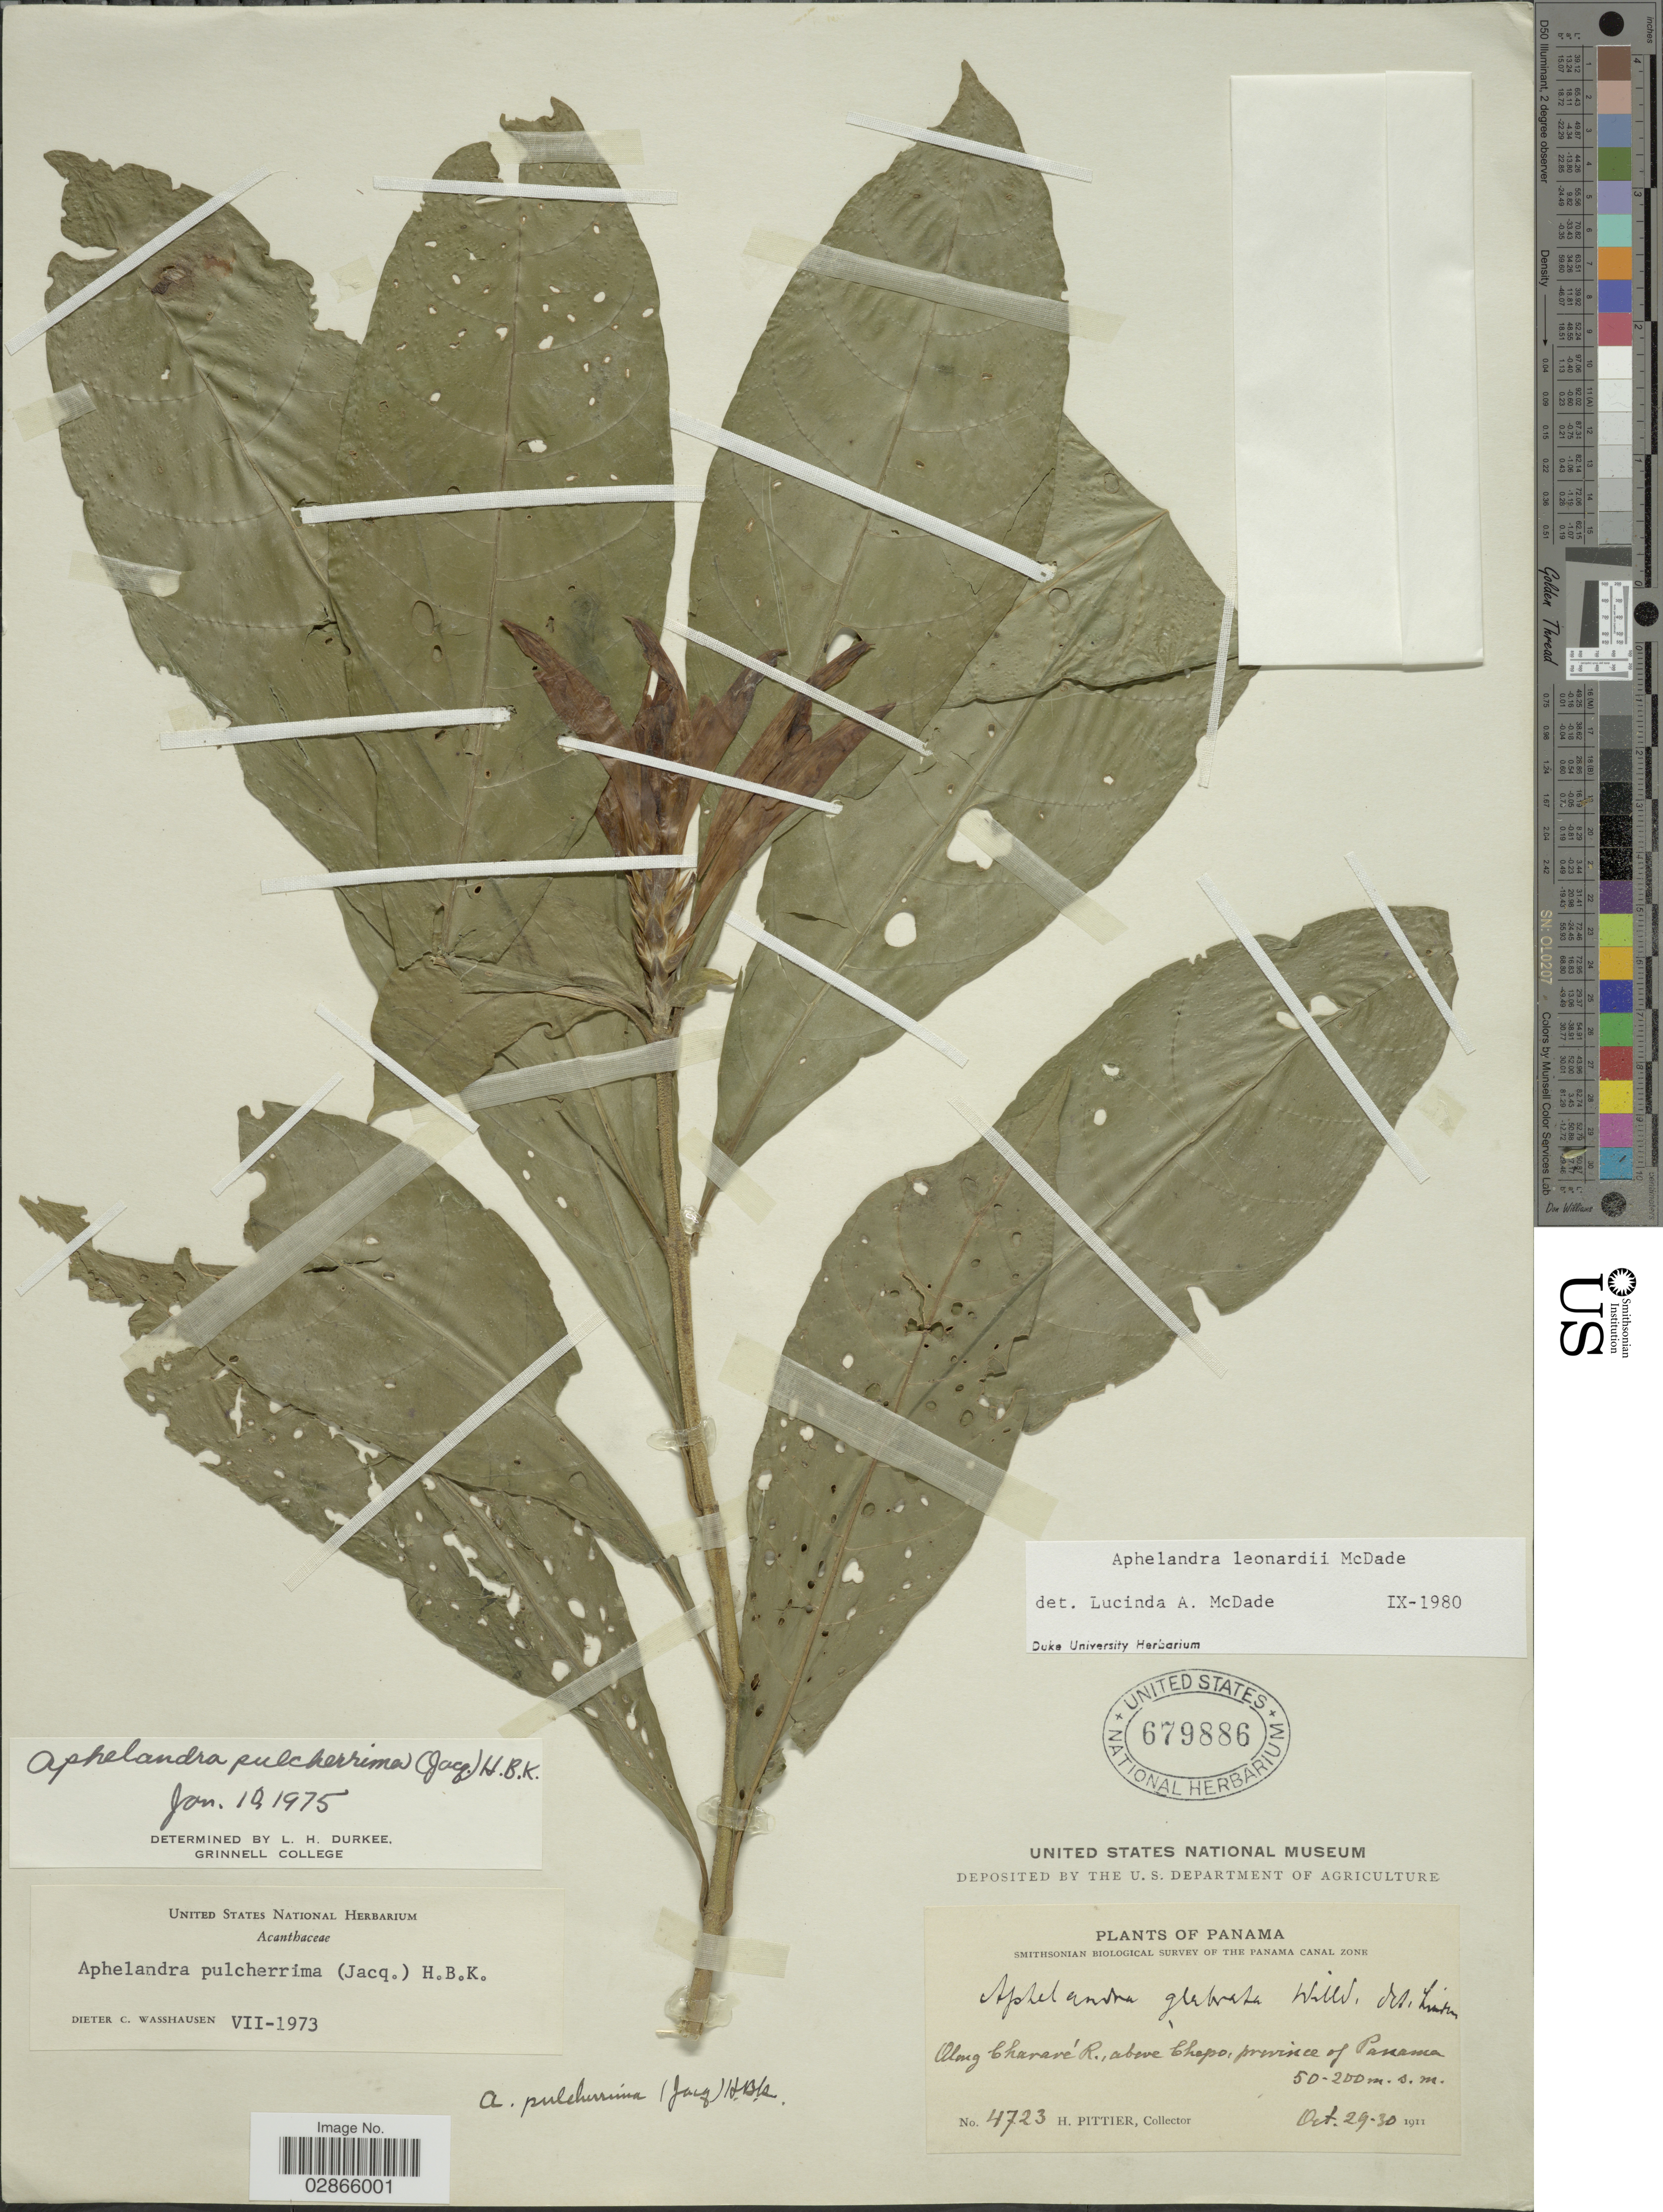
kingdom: Plantae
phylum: Tracheophyta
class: Magnoliopsida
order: Lamiales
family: Acanthaceae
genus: Aphelandra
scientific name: Aphelandra leonardii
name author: McDade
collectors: H. F. Pittier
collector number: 4723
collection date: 1911-10-29/1911-10-30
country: Panama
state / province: Panamá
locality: Along Chararé R., above Chapo.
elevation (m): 50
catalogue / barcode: US 679886